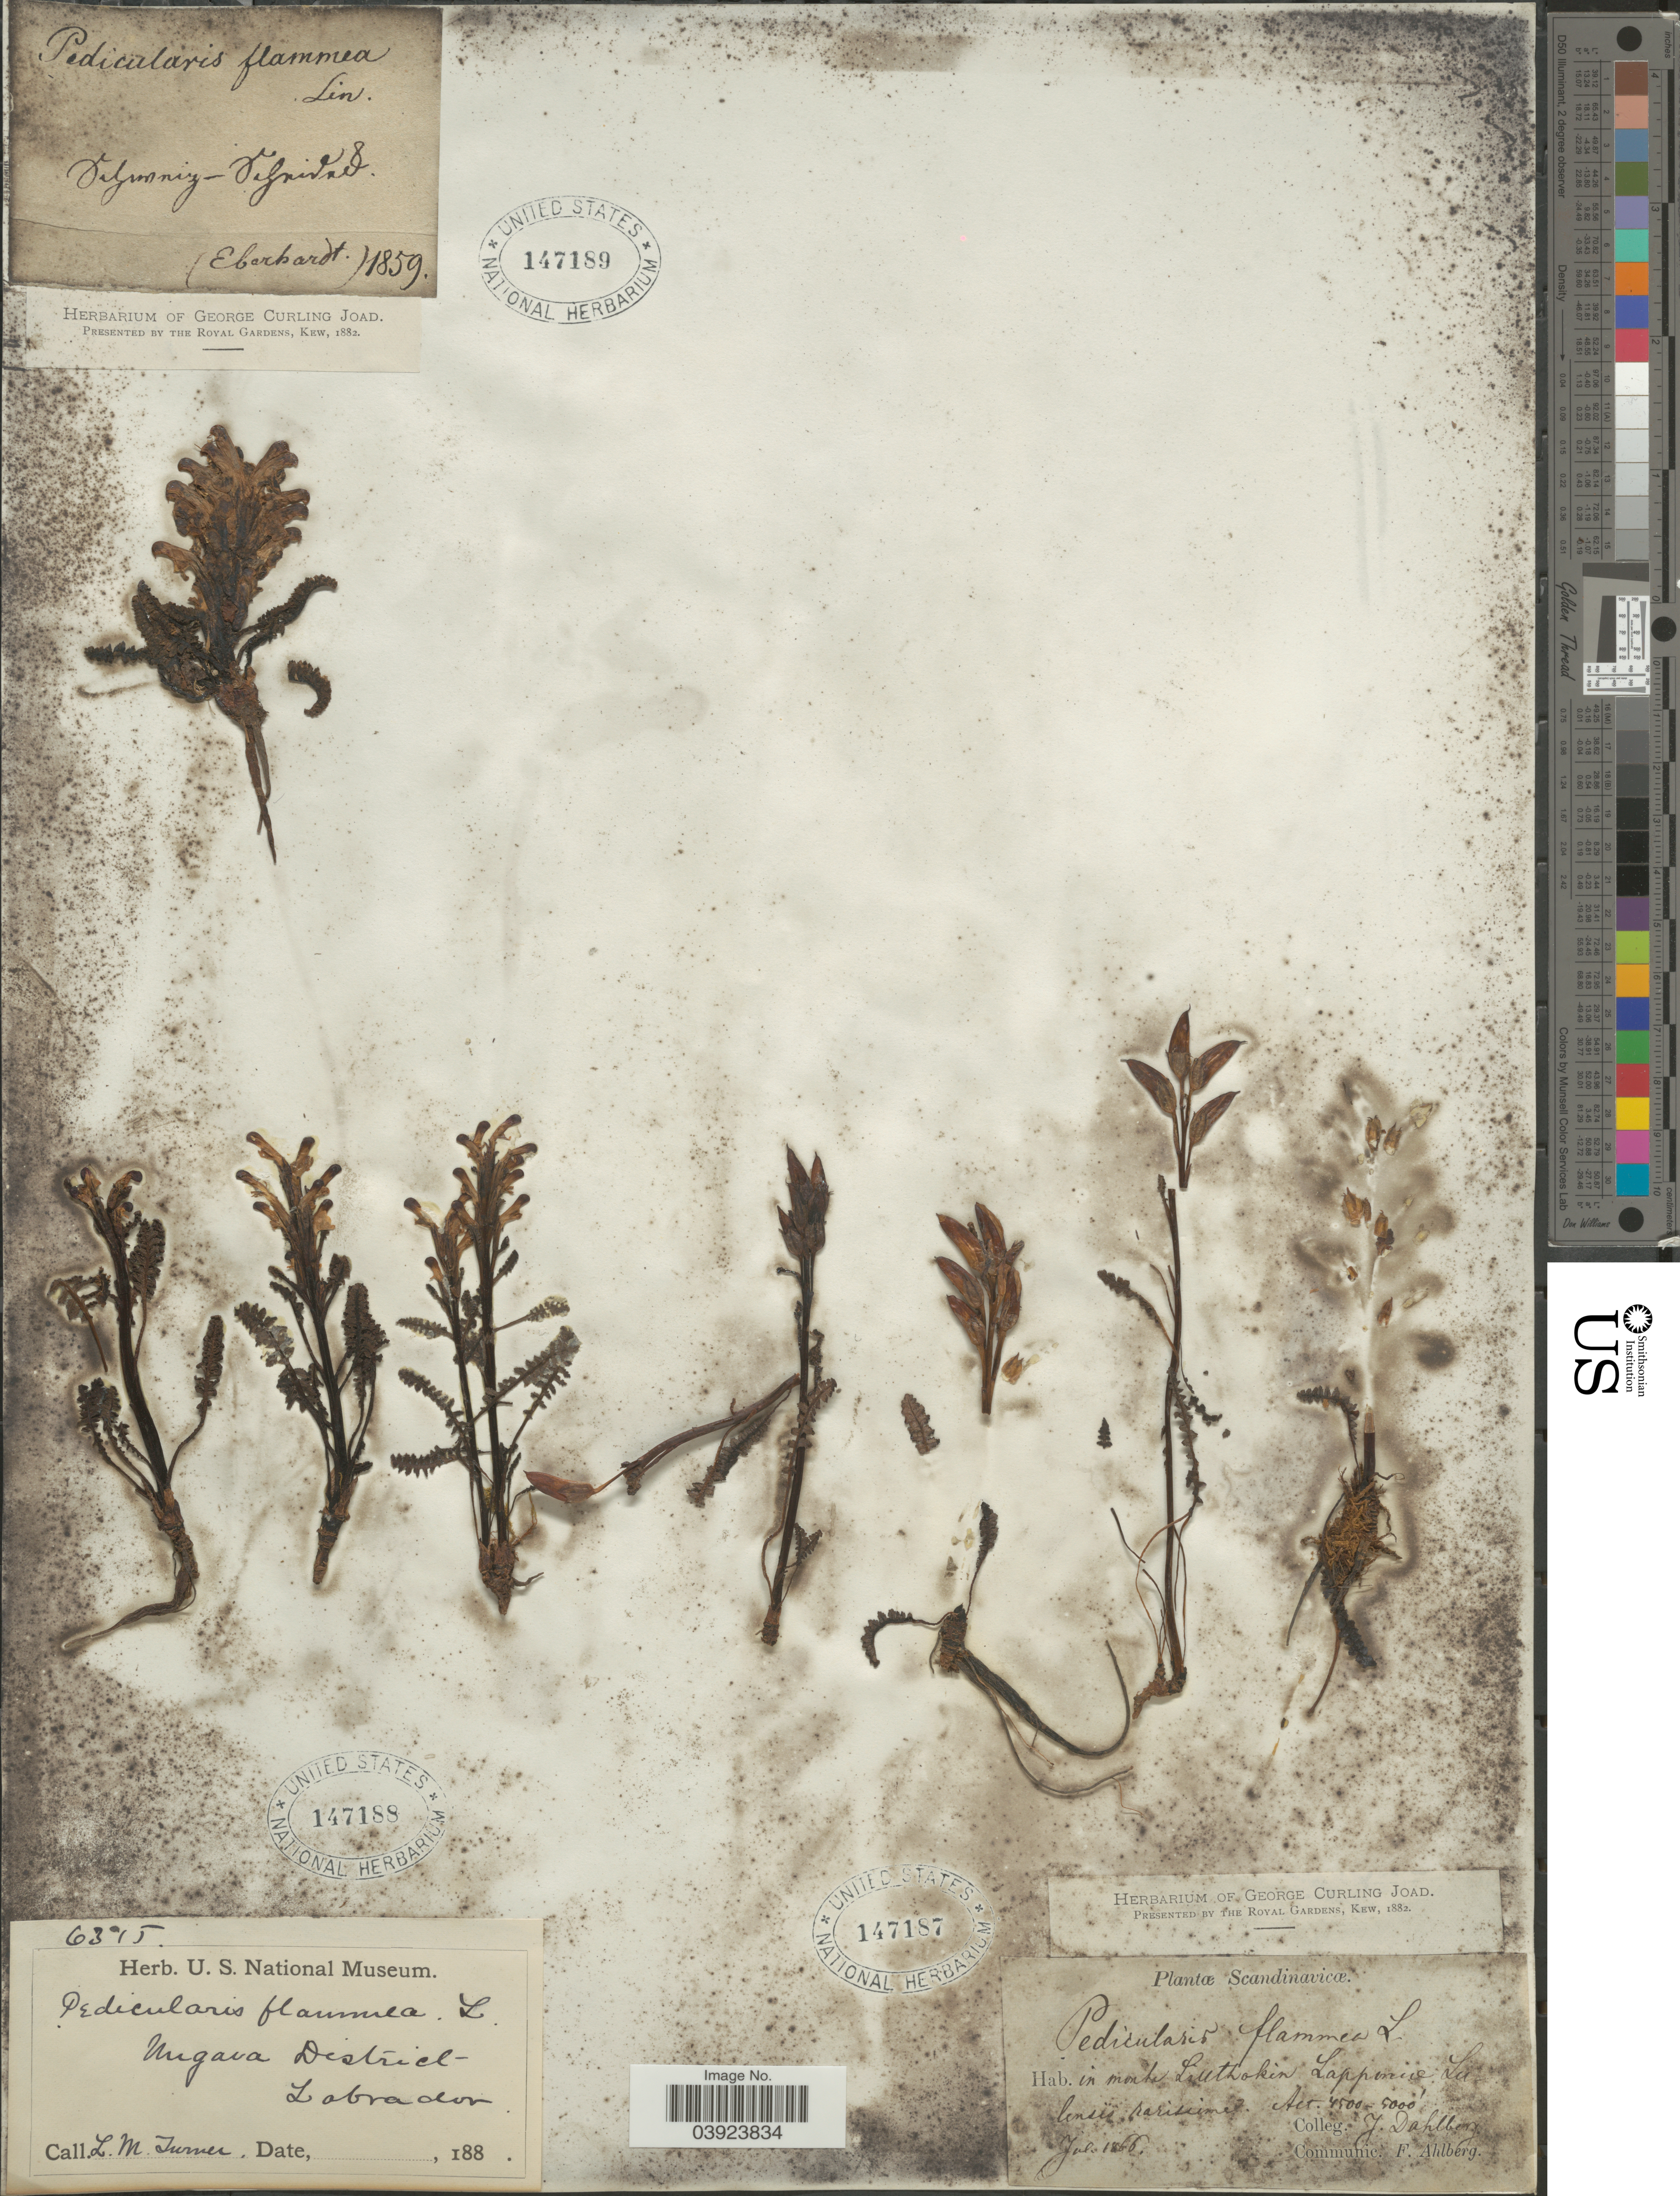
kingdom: Plantae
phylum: Tracheophyta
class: Magnoliopsida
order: Lamiales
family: Orobanchaceae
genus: Pedicularis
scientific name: Pedicularis flammea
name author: L.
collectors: Eberhardt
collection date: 1859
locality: Delmniz - Delnidad. [interpreted]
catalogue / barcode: US 147189